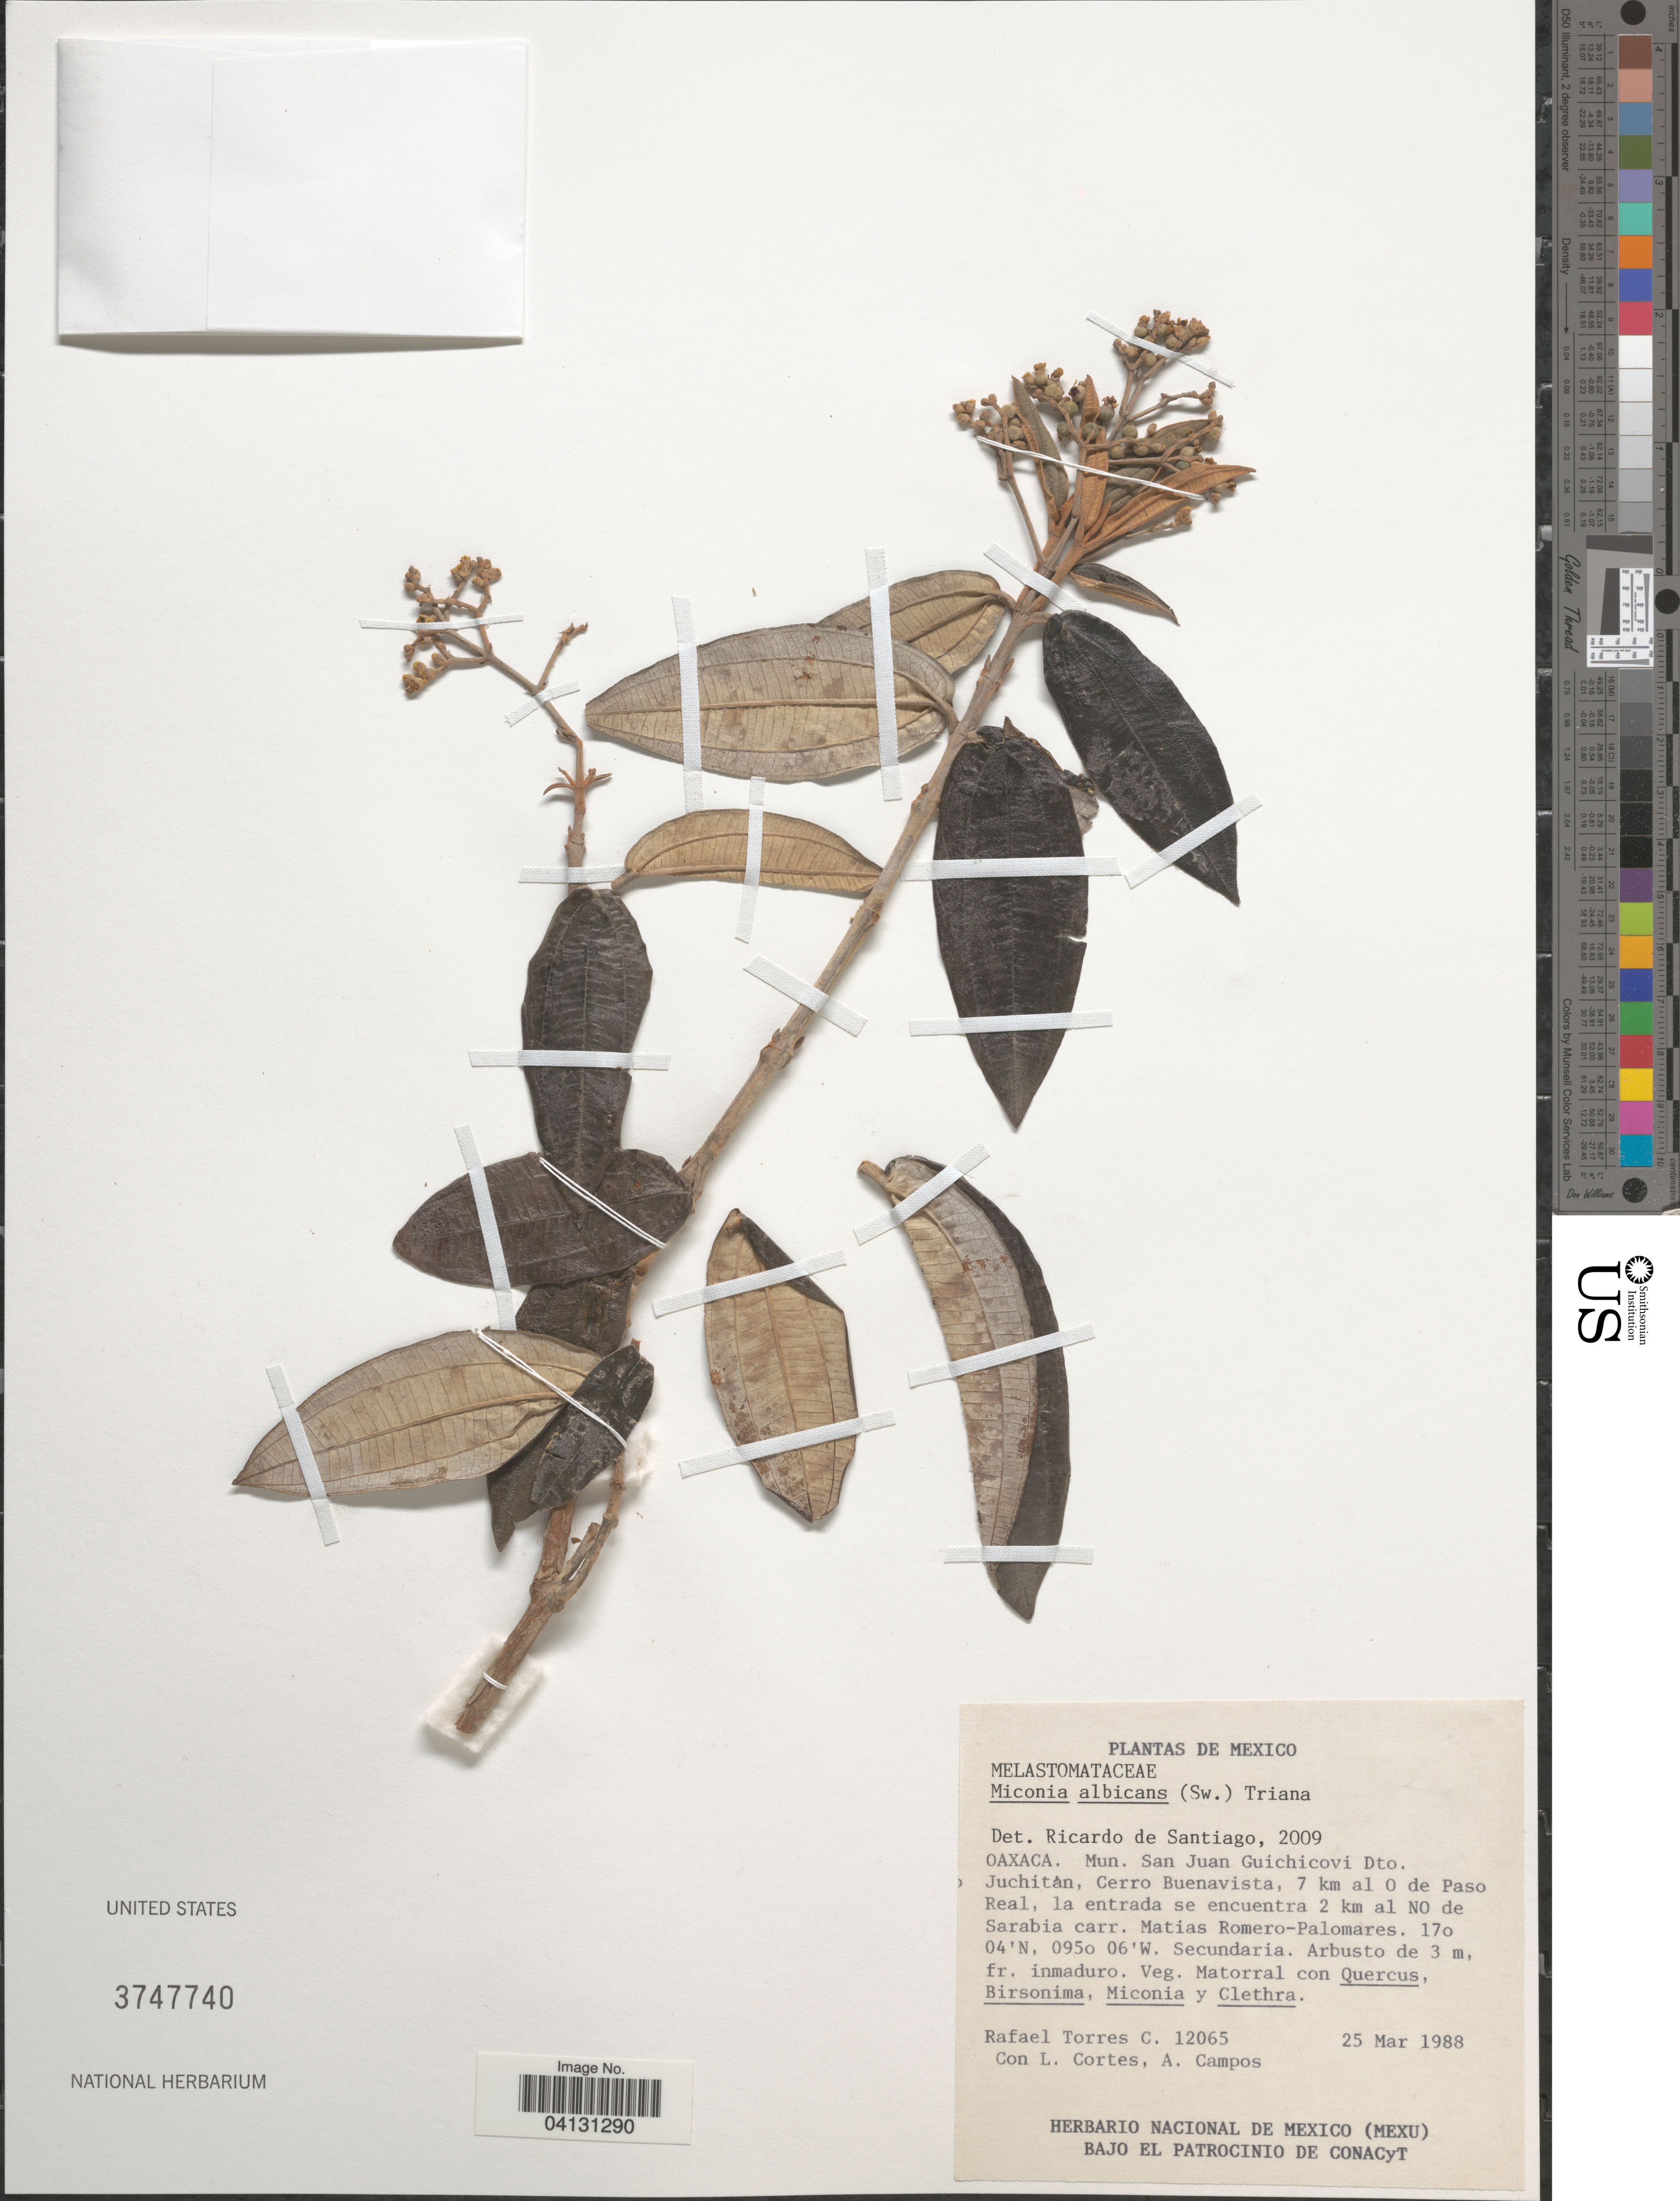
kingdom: Plantae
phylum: Tracheophyta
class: Magnoliopsida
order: Myrtales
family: Melastomataceae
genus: Miconia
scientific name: Miconia albicans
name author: (Sw.) Triana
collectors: R. Torres C., L. Cortes & A. Campos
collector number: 12065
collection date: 1988-03-25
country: Mexico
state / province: Oaxaca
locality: Mun. San Juan Guichicovi Dto. Juchitán, Cerro Buenavista, 7 km al O de Paso Real, la entrada se encuentra 2 km al NO de Sarabia carr.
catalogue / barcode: US 3747740